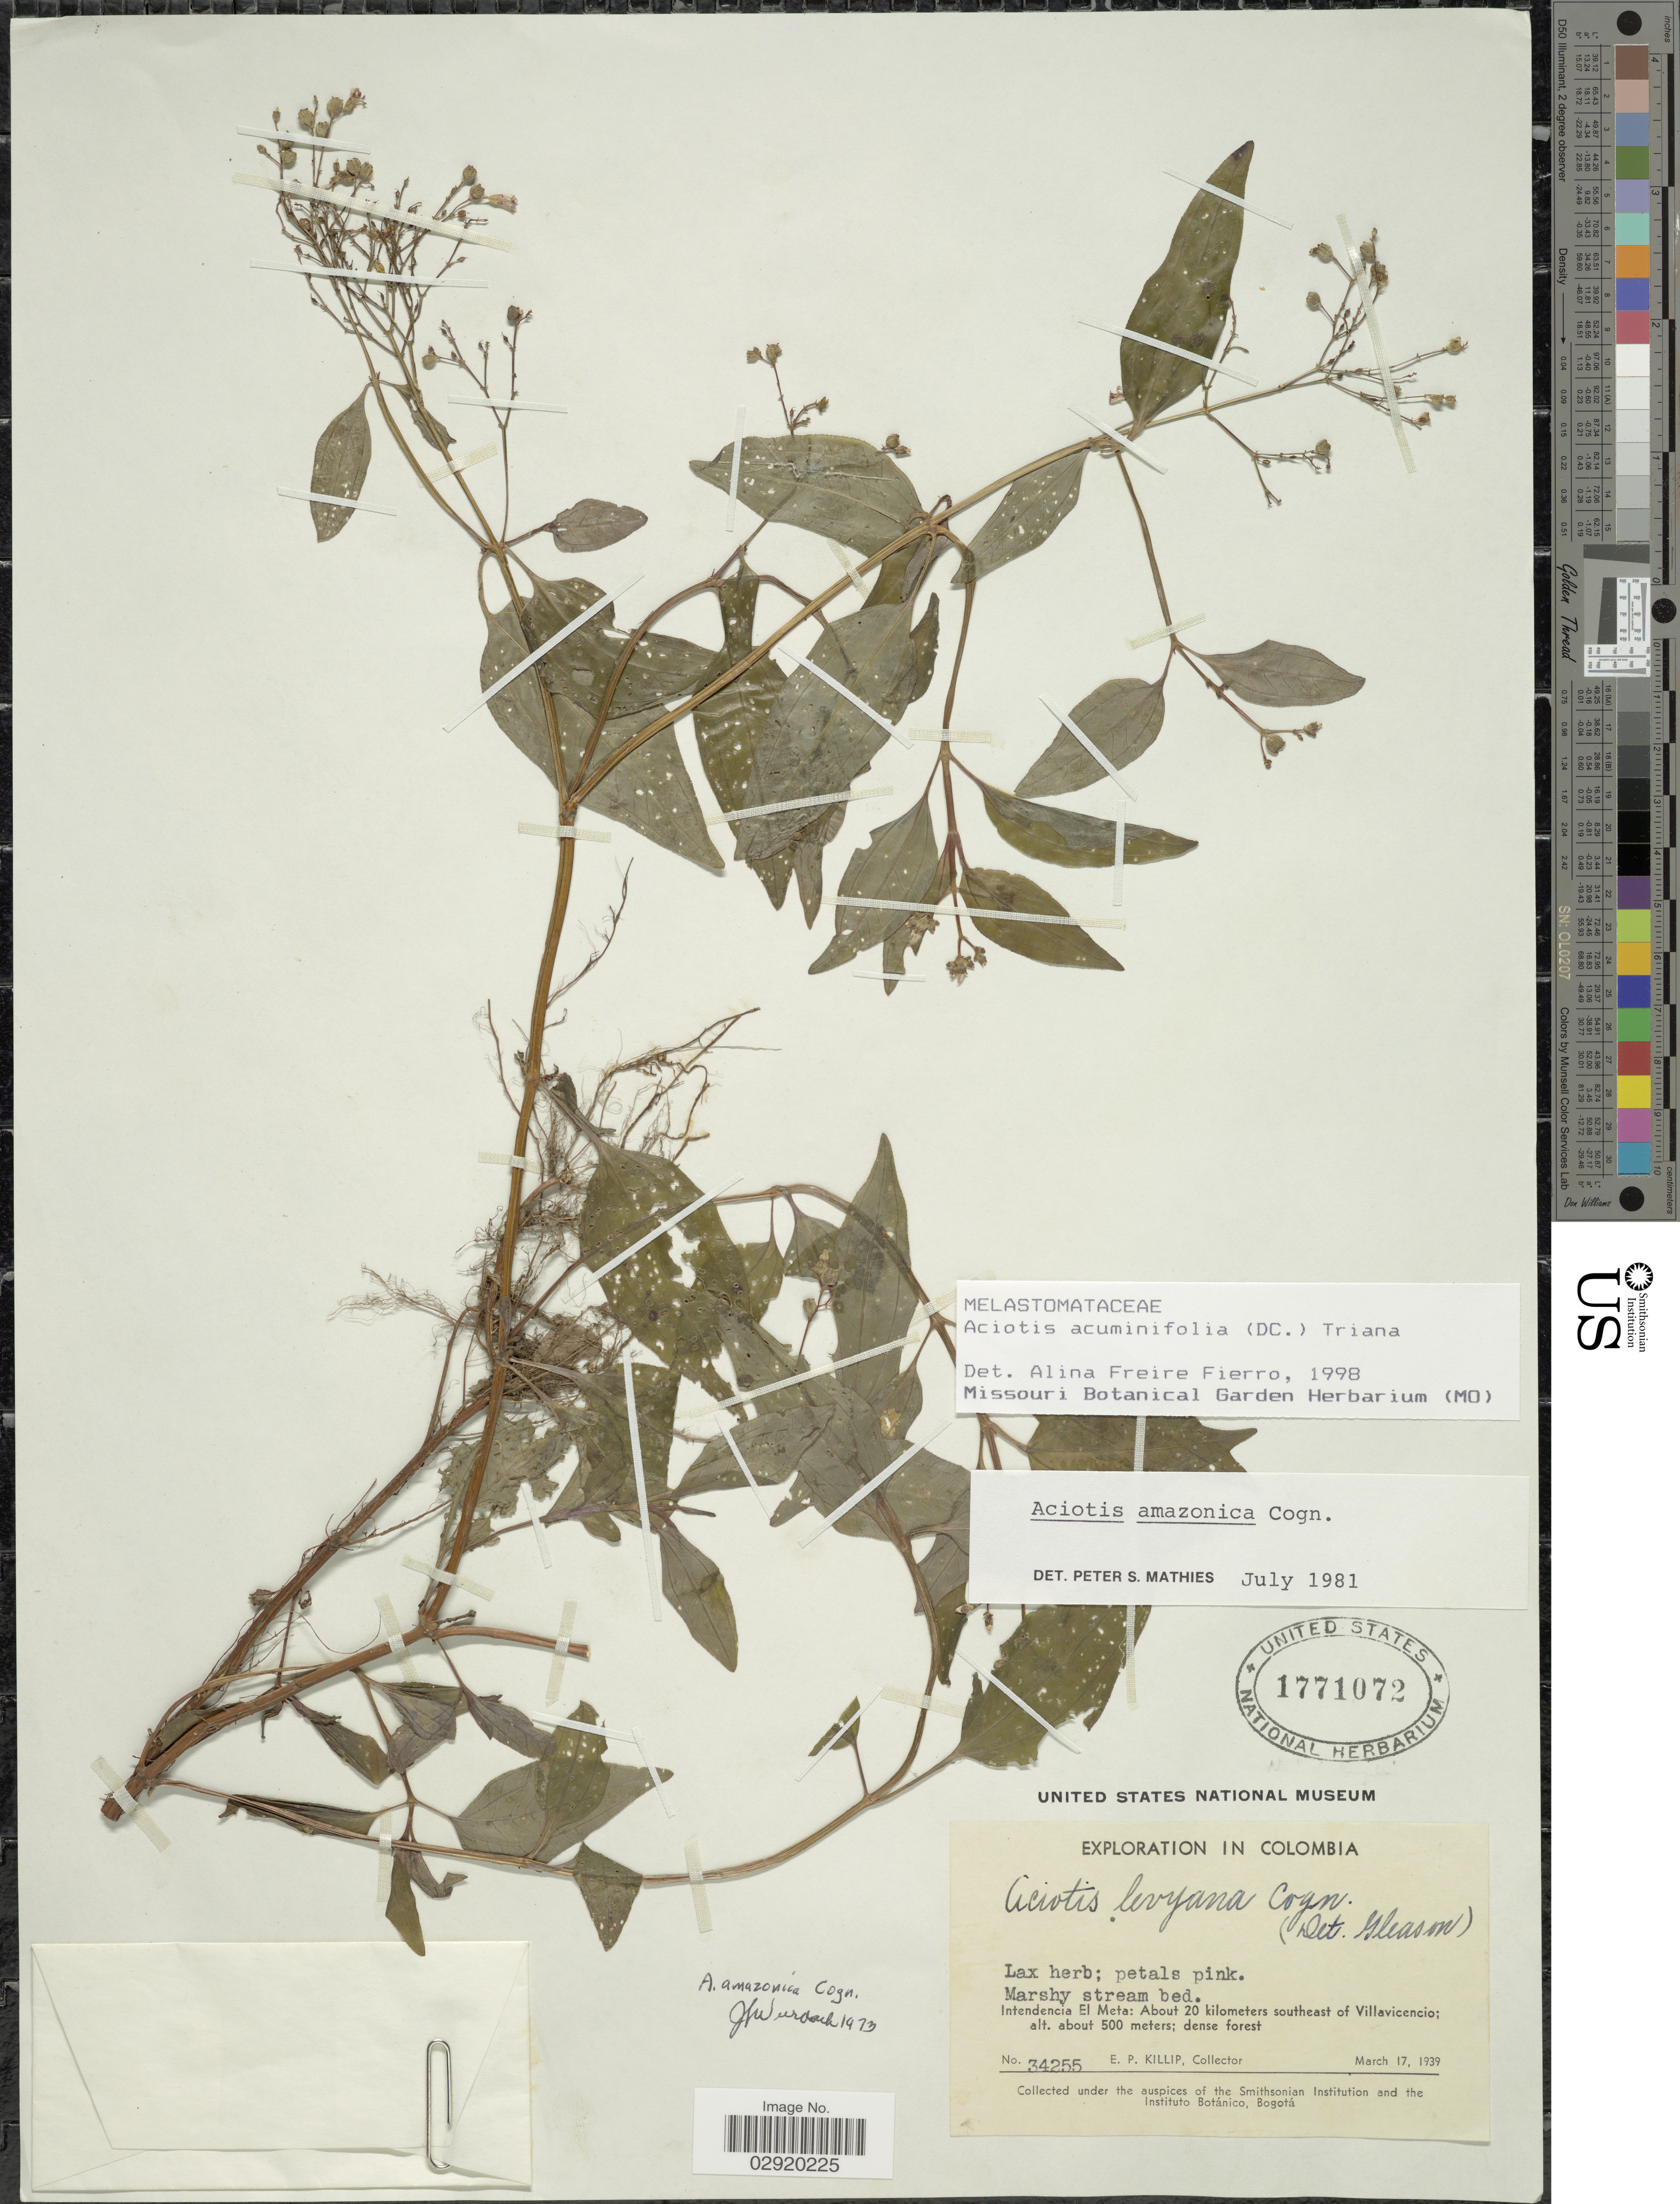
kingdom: Plantae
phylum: Tracheophyta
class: Magnoliopsida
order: Myrtales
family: Melastomataceae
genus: Aciotis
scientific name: Aciotis acuminifolia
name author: (Mart. ex DC.) Triana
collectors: E. P. Killip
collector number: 34255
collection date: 1939-03-17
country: Colombia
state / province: Meta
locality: Intendencia El Meta: About 20 kilometers southeast of Villavicencio.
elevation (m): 500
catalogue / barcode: US 1771072